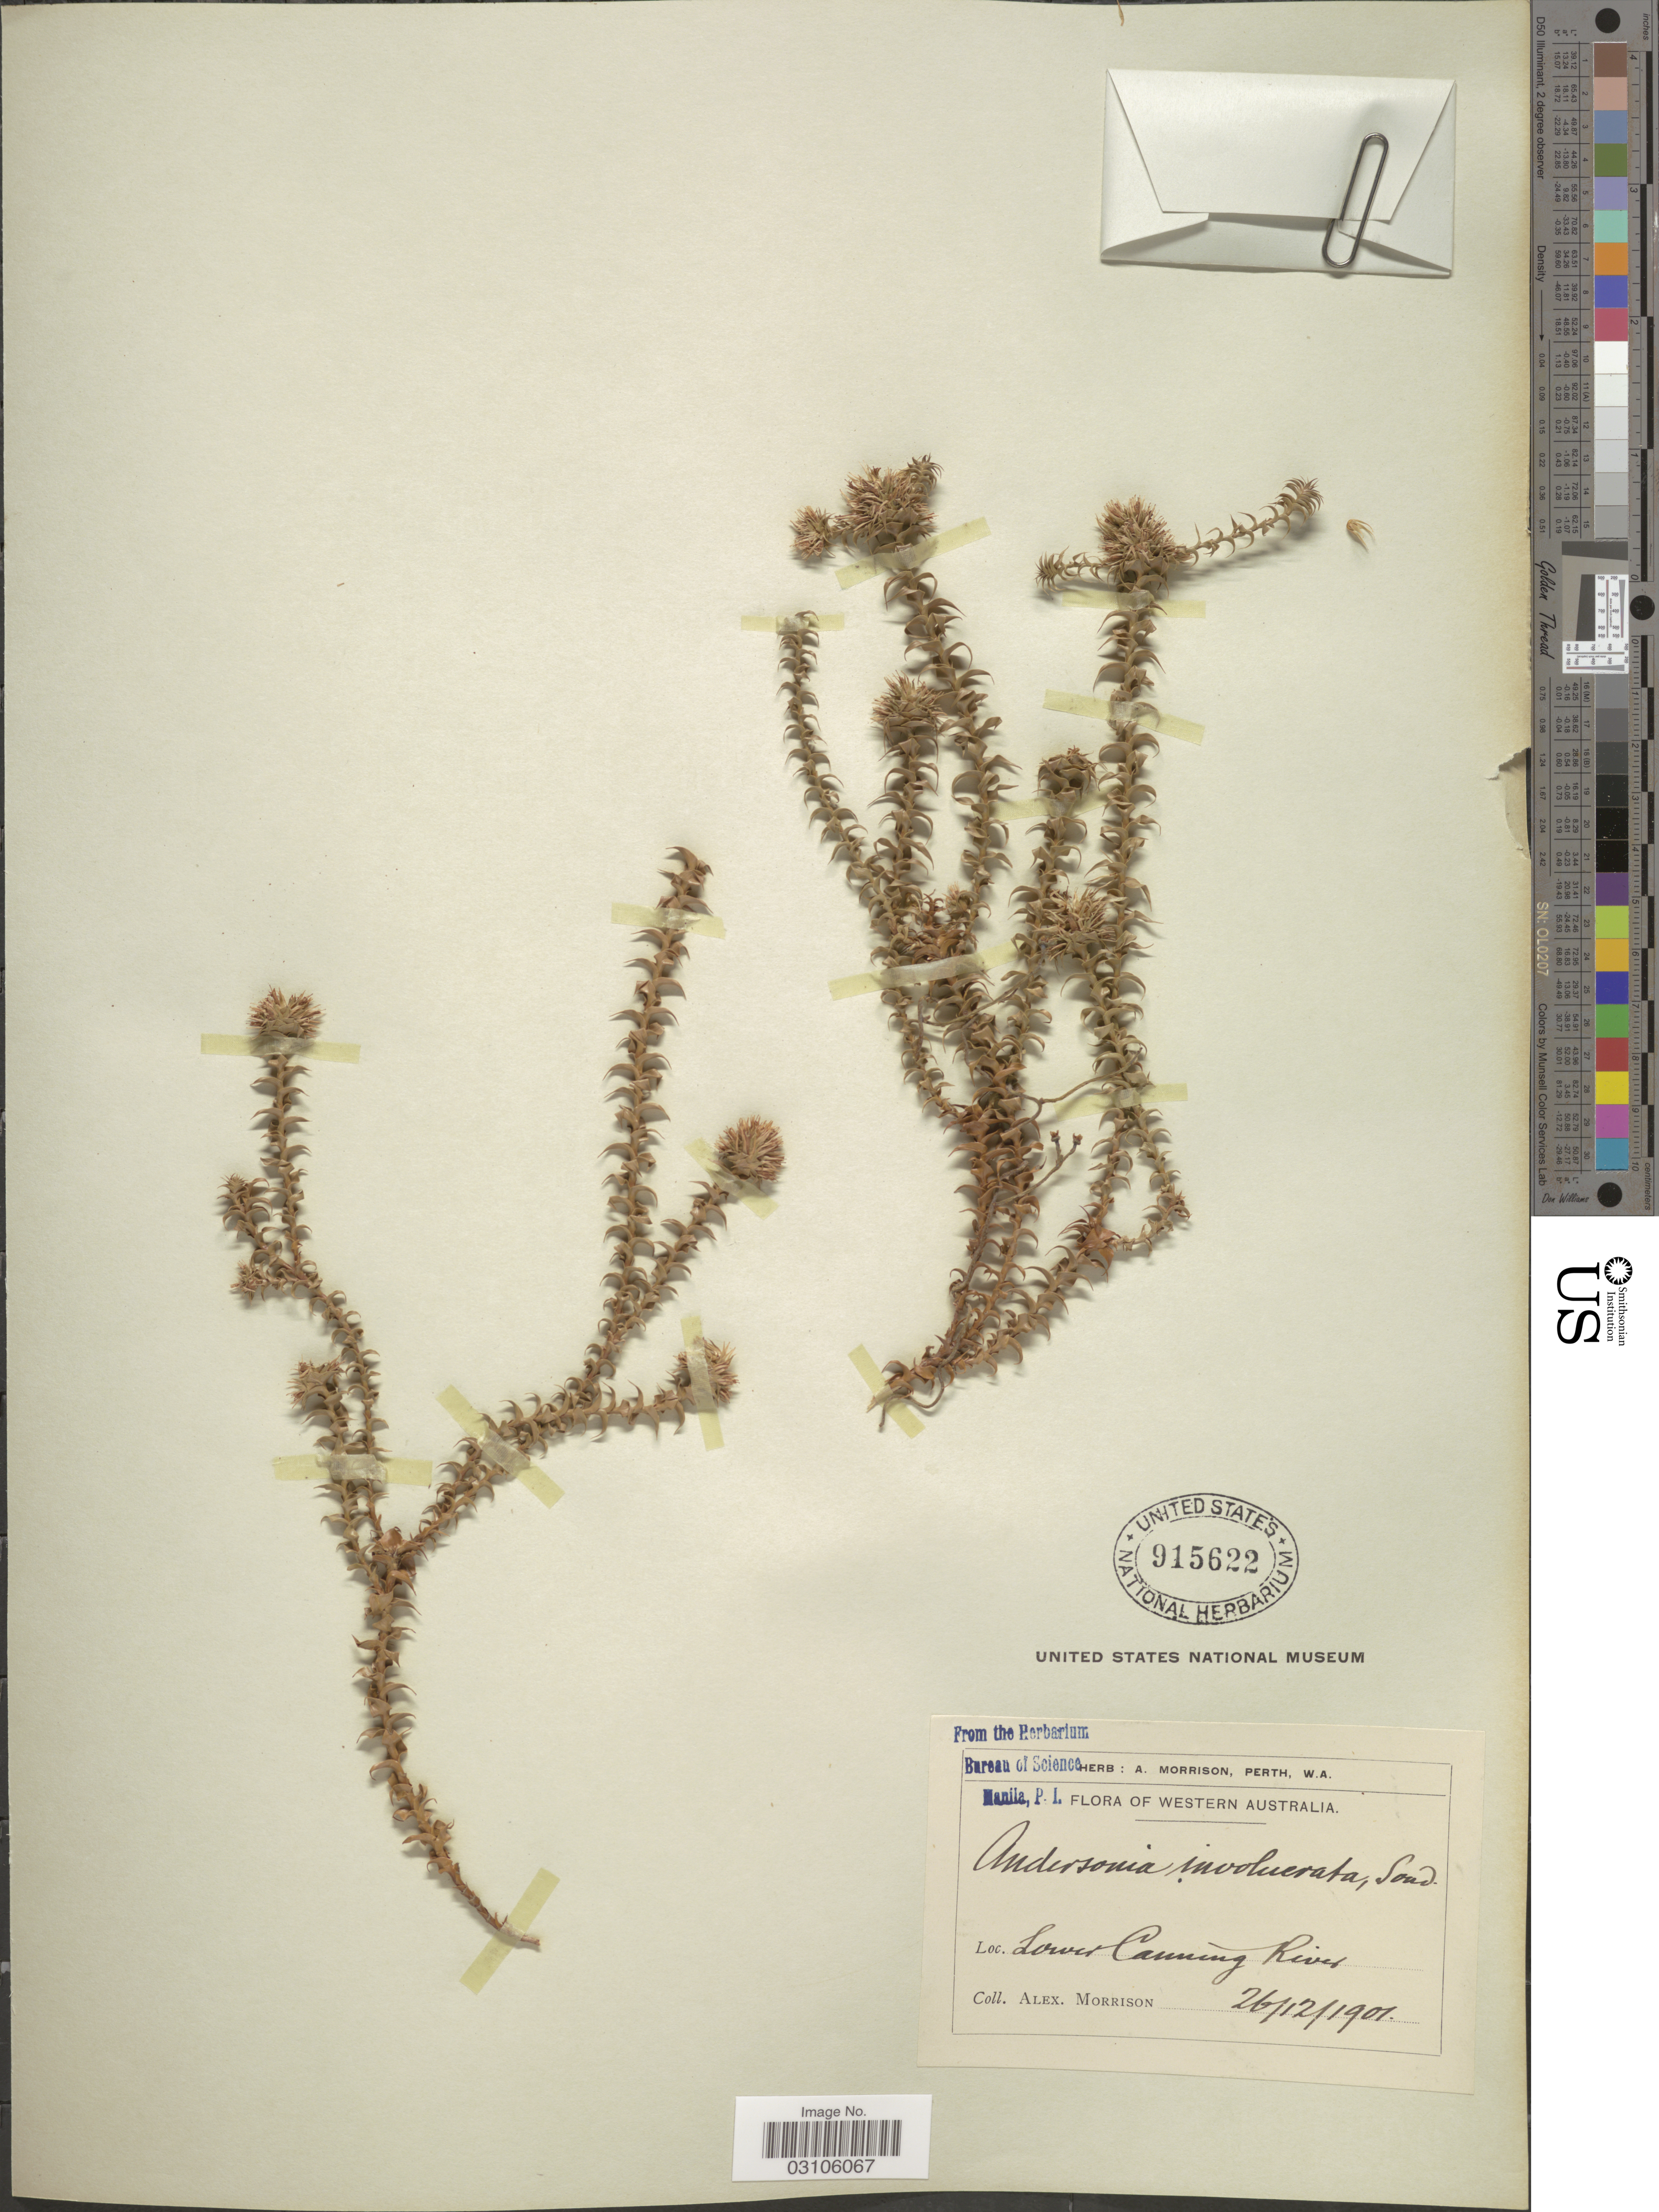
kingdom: Plantae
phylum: Tracheophyta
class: Magnoliopsida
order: Ericales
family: Ericaceae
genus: Andersonia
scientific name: Andersonia involucrata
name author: Sond.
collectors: A. Morrison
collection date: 1901-12-26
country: Australia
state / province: Western Australia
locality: Lower Canning River.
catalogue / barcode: US 915622